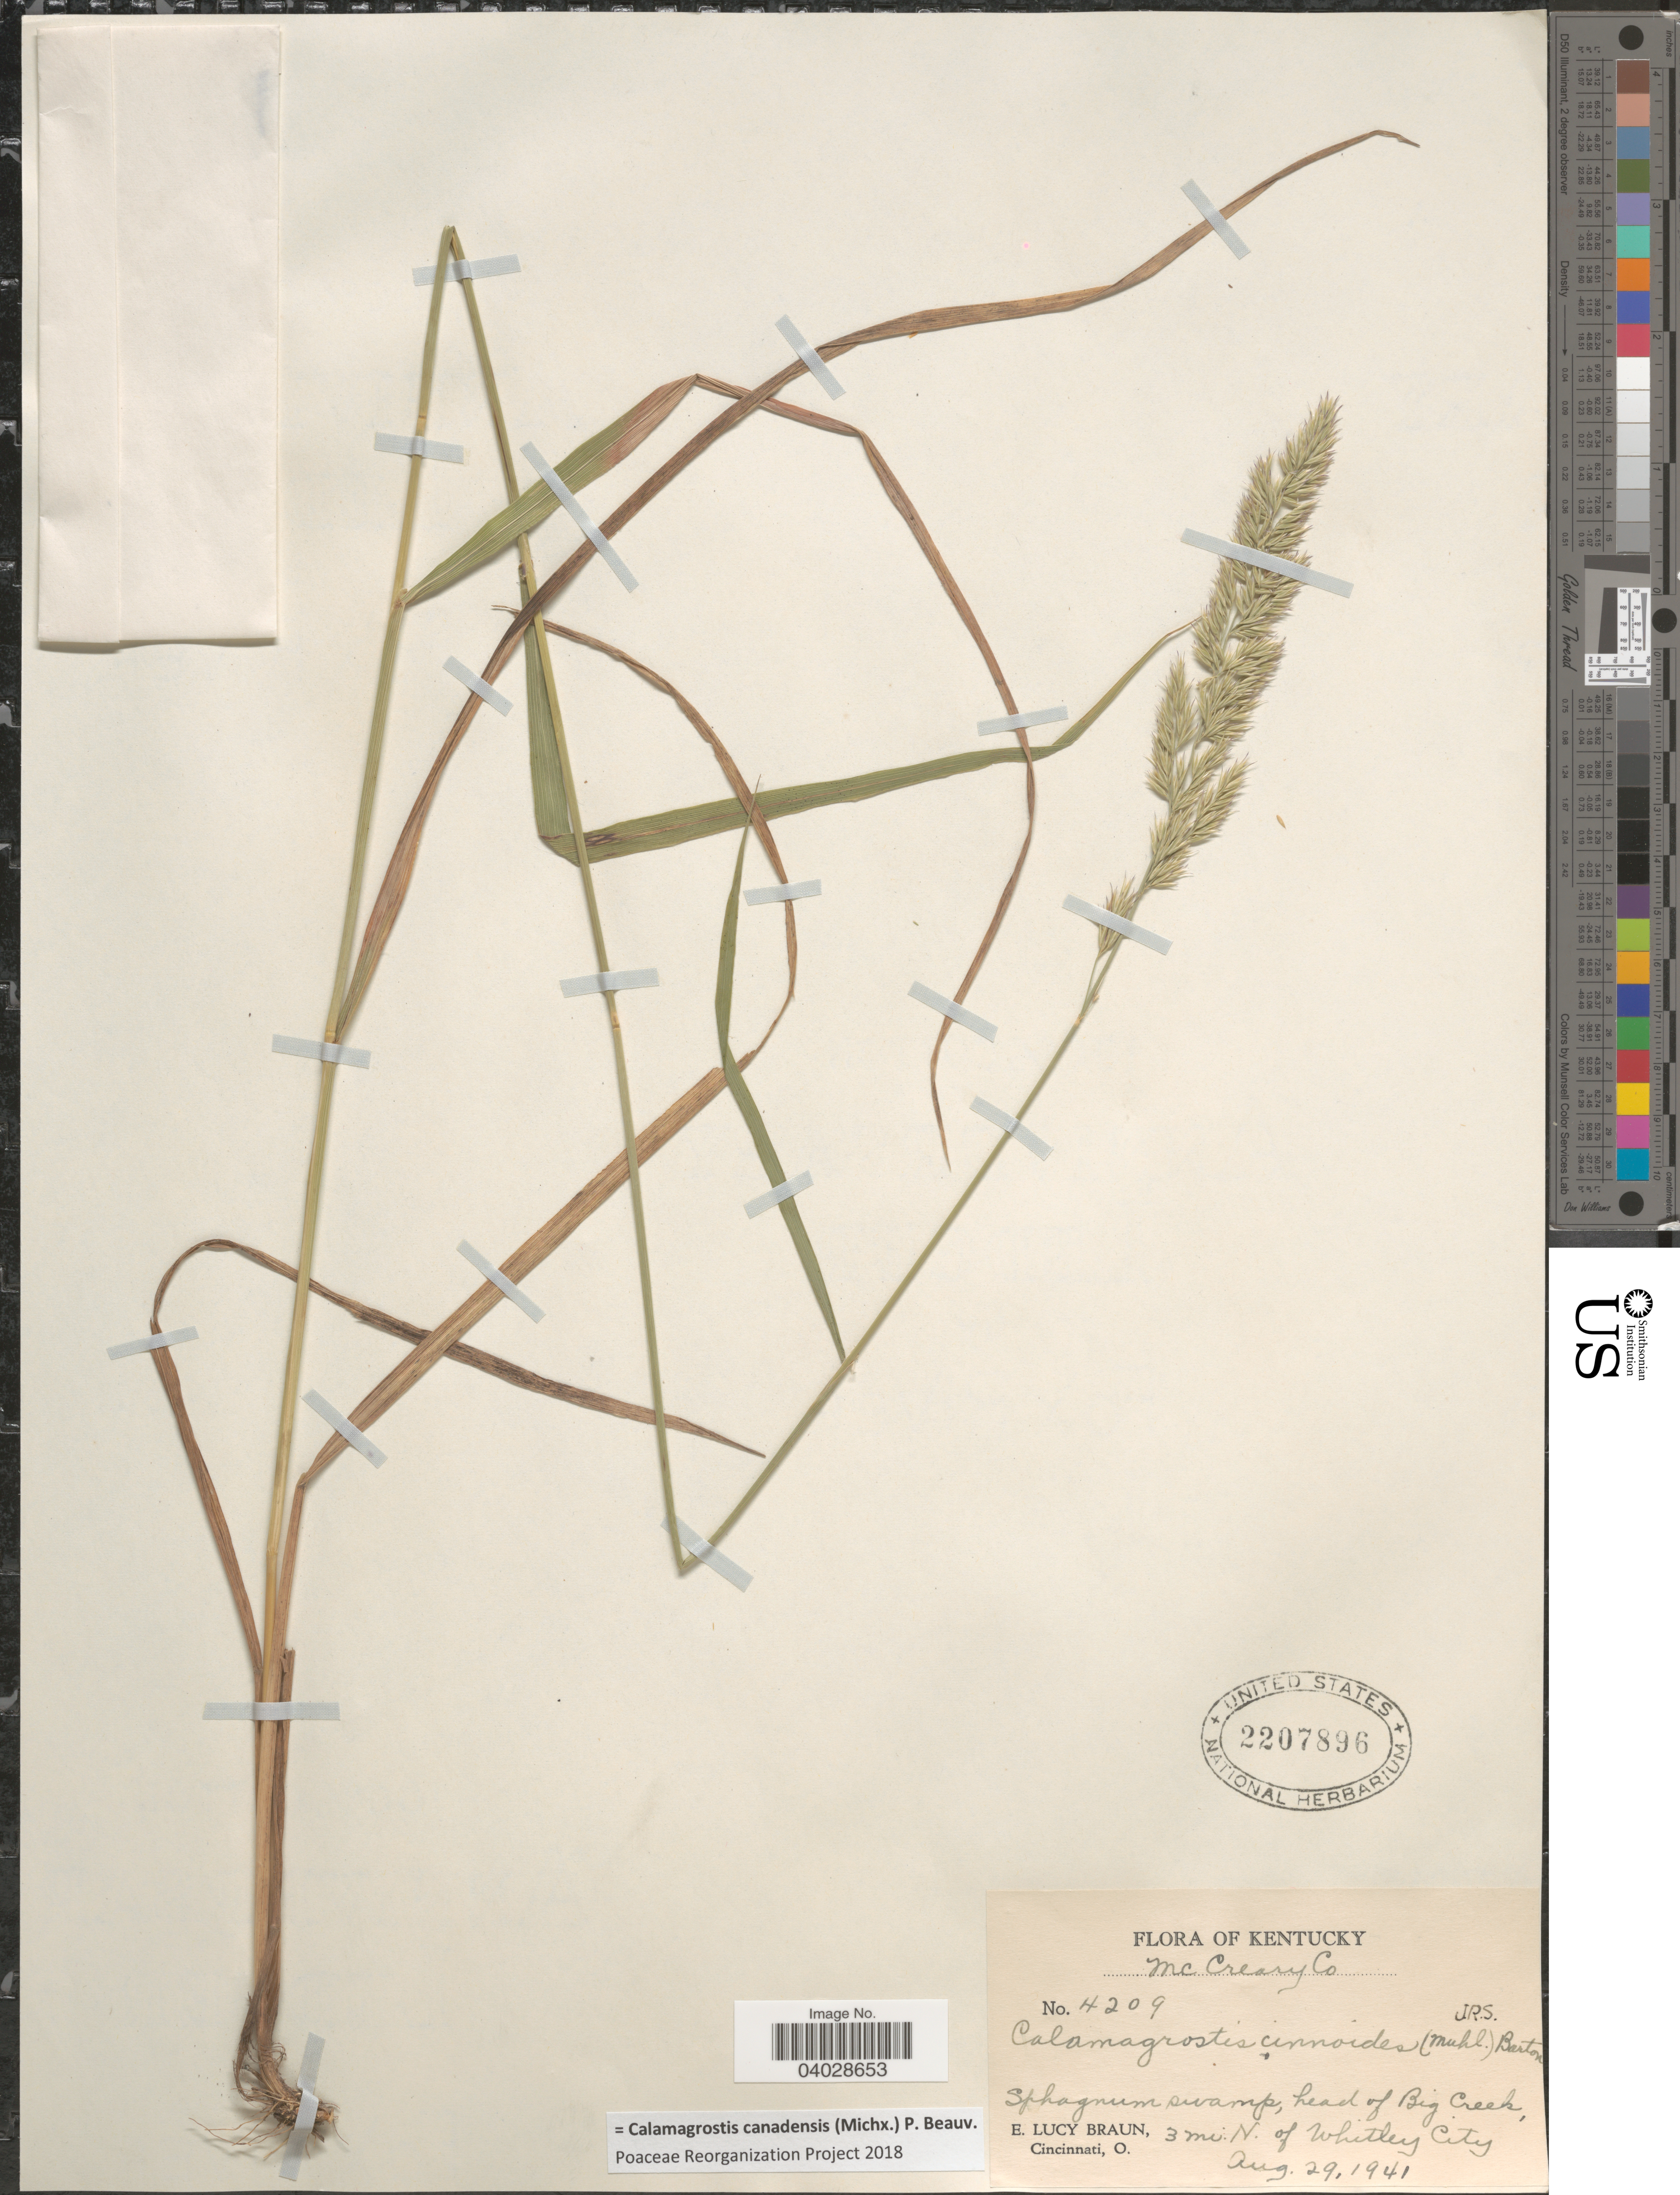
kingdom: Plantae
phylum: Tracheophyta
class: Liliopsida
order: Poales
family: Poaceae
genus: Calamagrostis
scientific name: Calamagrostis canadensis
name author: (Michx.) P. Beauv.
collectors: E. L. Braun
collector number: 4209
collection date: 1941-08-29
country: United States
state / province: Kentucky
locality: McCreary Co. Sphagnum swamp, head of Big Creek, 3 mi. N. of Whitley City.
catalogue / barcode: US 2207896